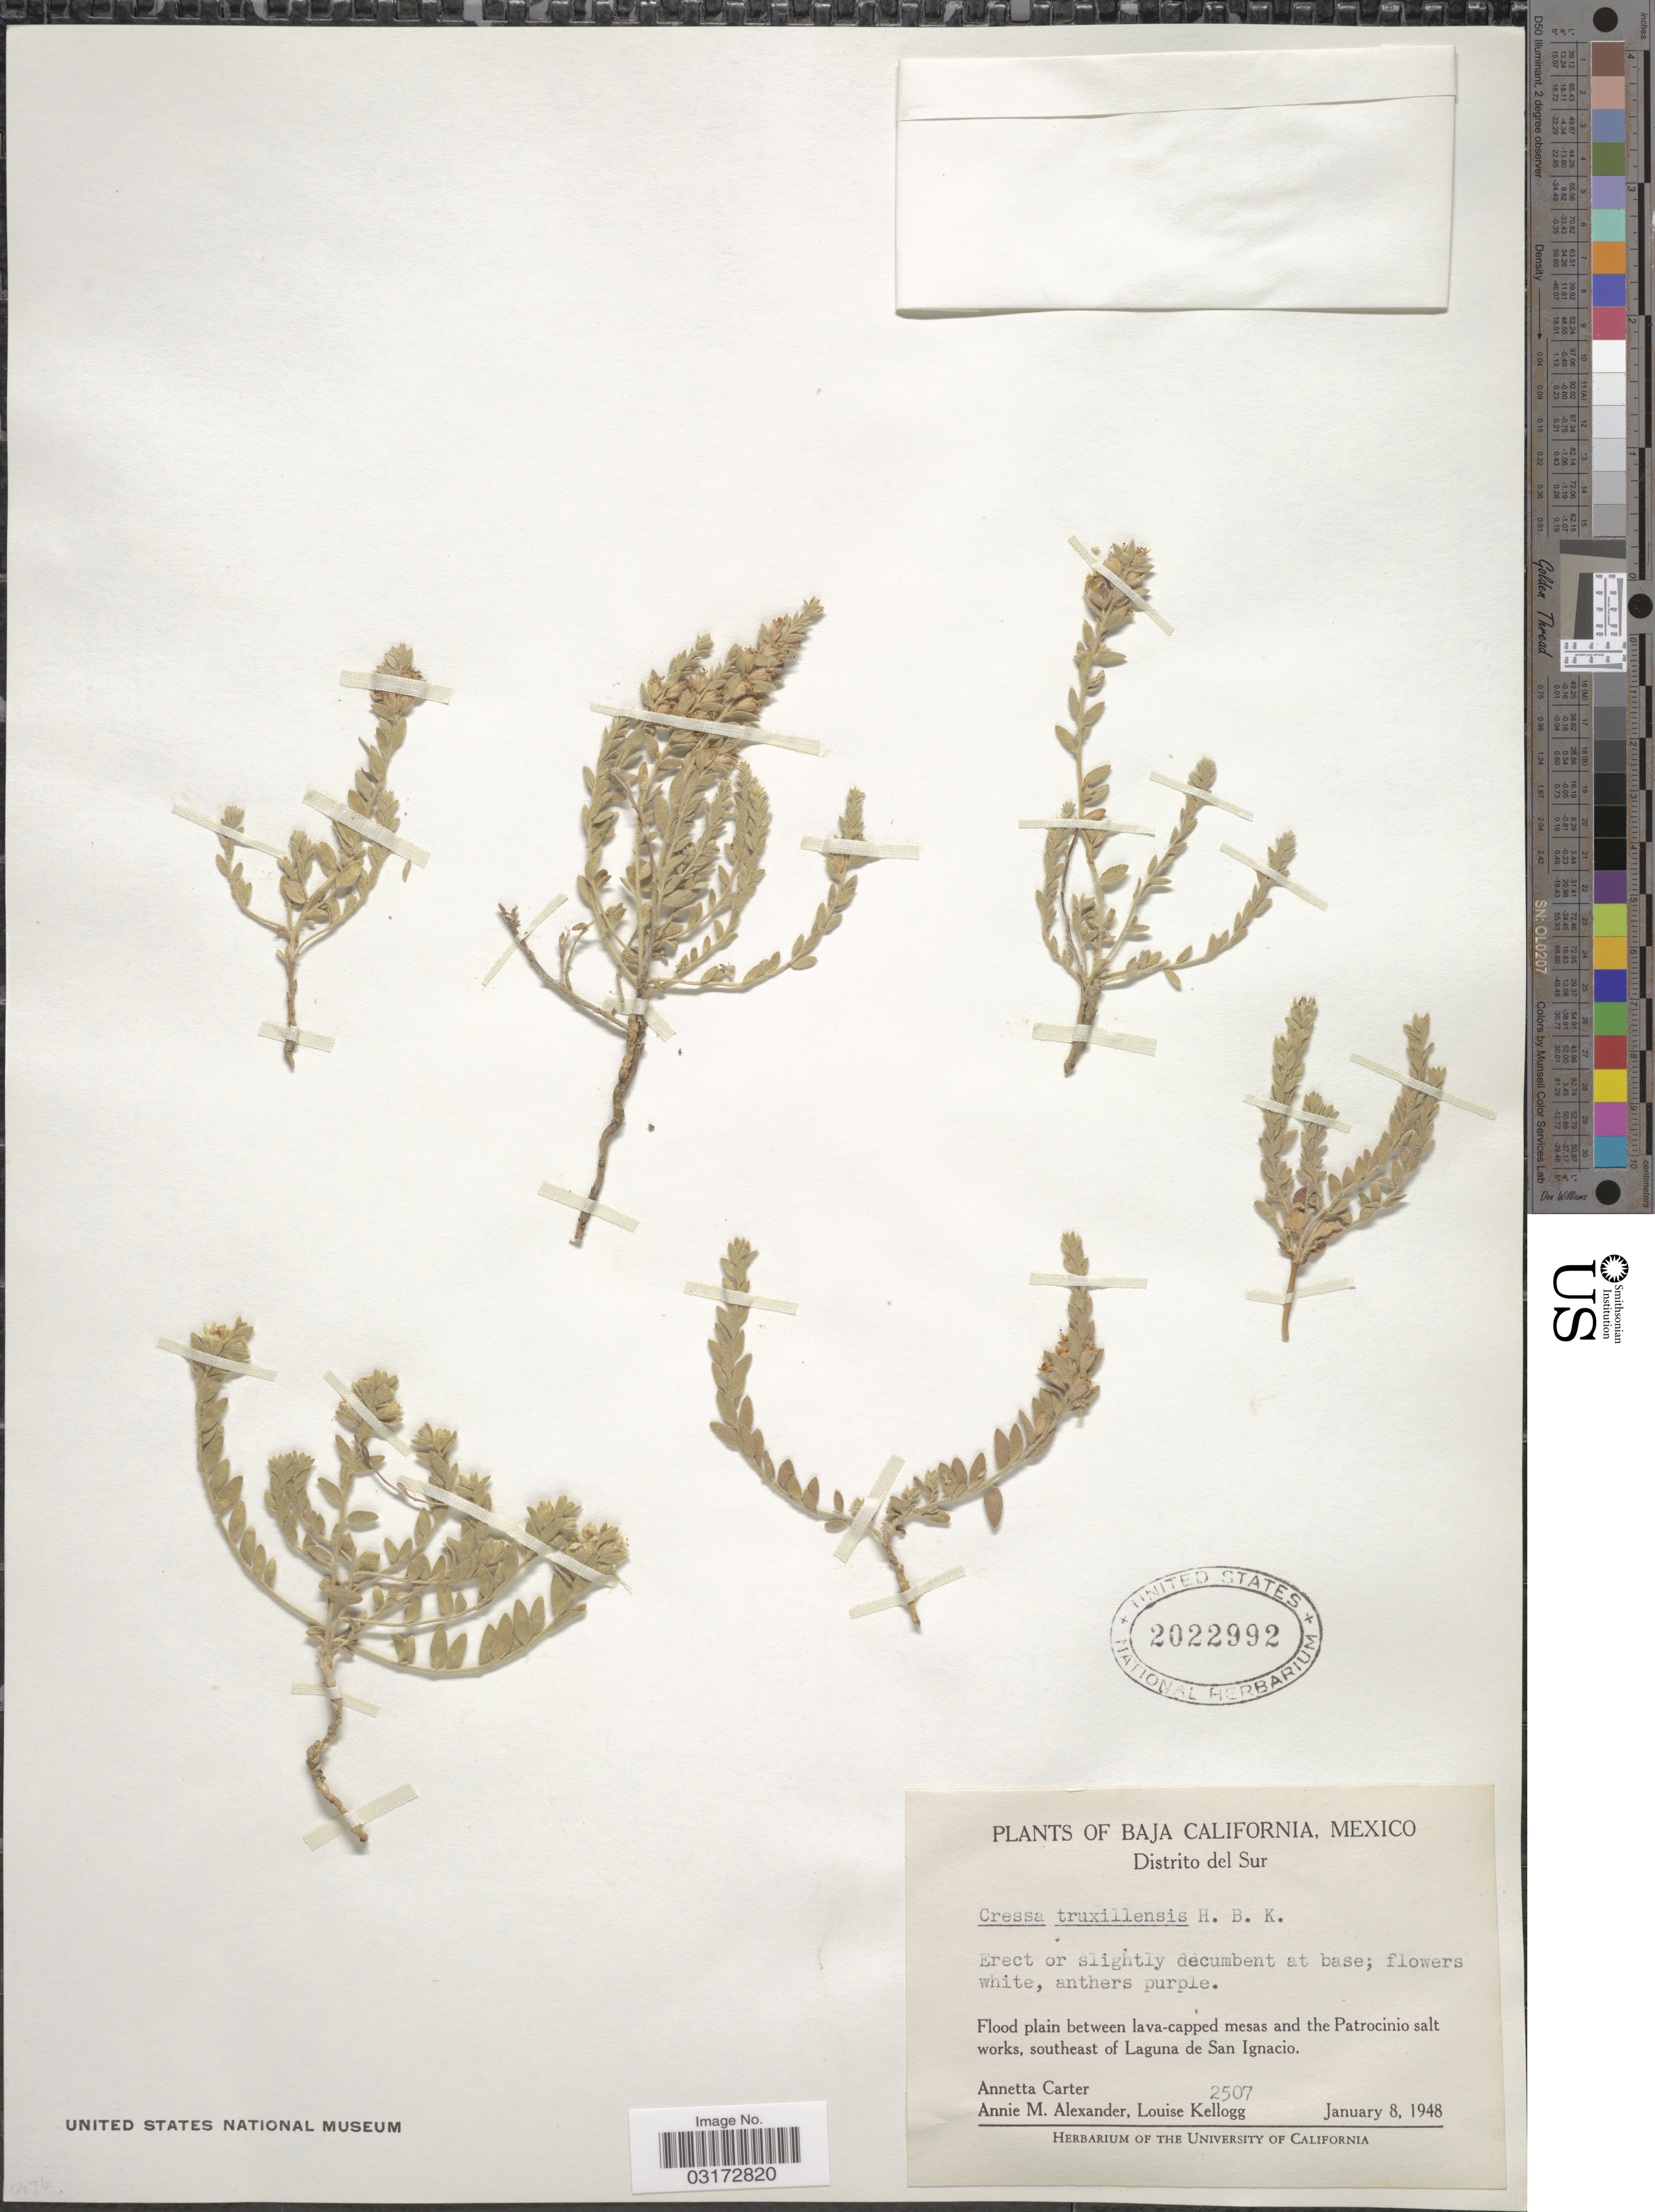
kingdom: Plantae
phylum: Tracheophyta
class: Magnoliopsida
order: Solanales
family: Convolvulaceae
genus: Cressa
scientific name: Cressa truxillensis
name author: Kunth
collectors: A. Carter, A. M. Alexander & L. Kellogg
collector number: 2507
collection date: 1948-01-08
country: Mexico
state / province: Baja California Sur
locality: Distrito del Sur, southeast of Laguna de San Ignacio.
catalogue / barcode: US 2022992